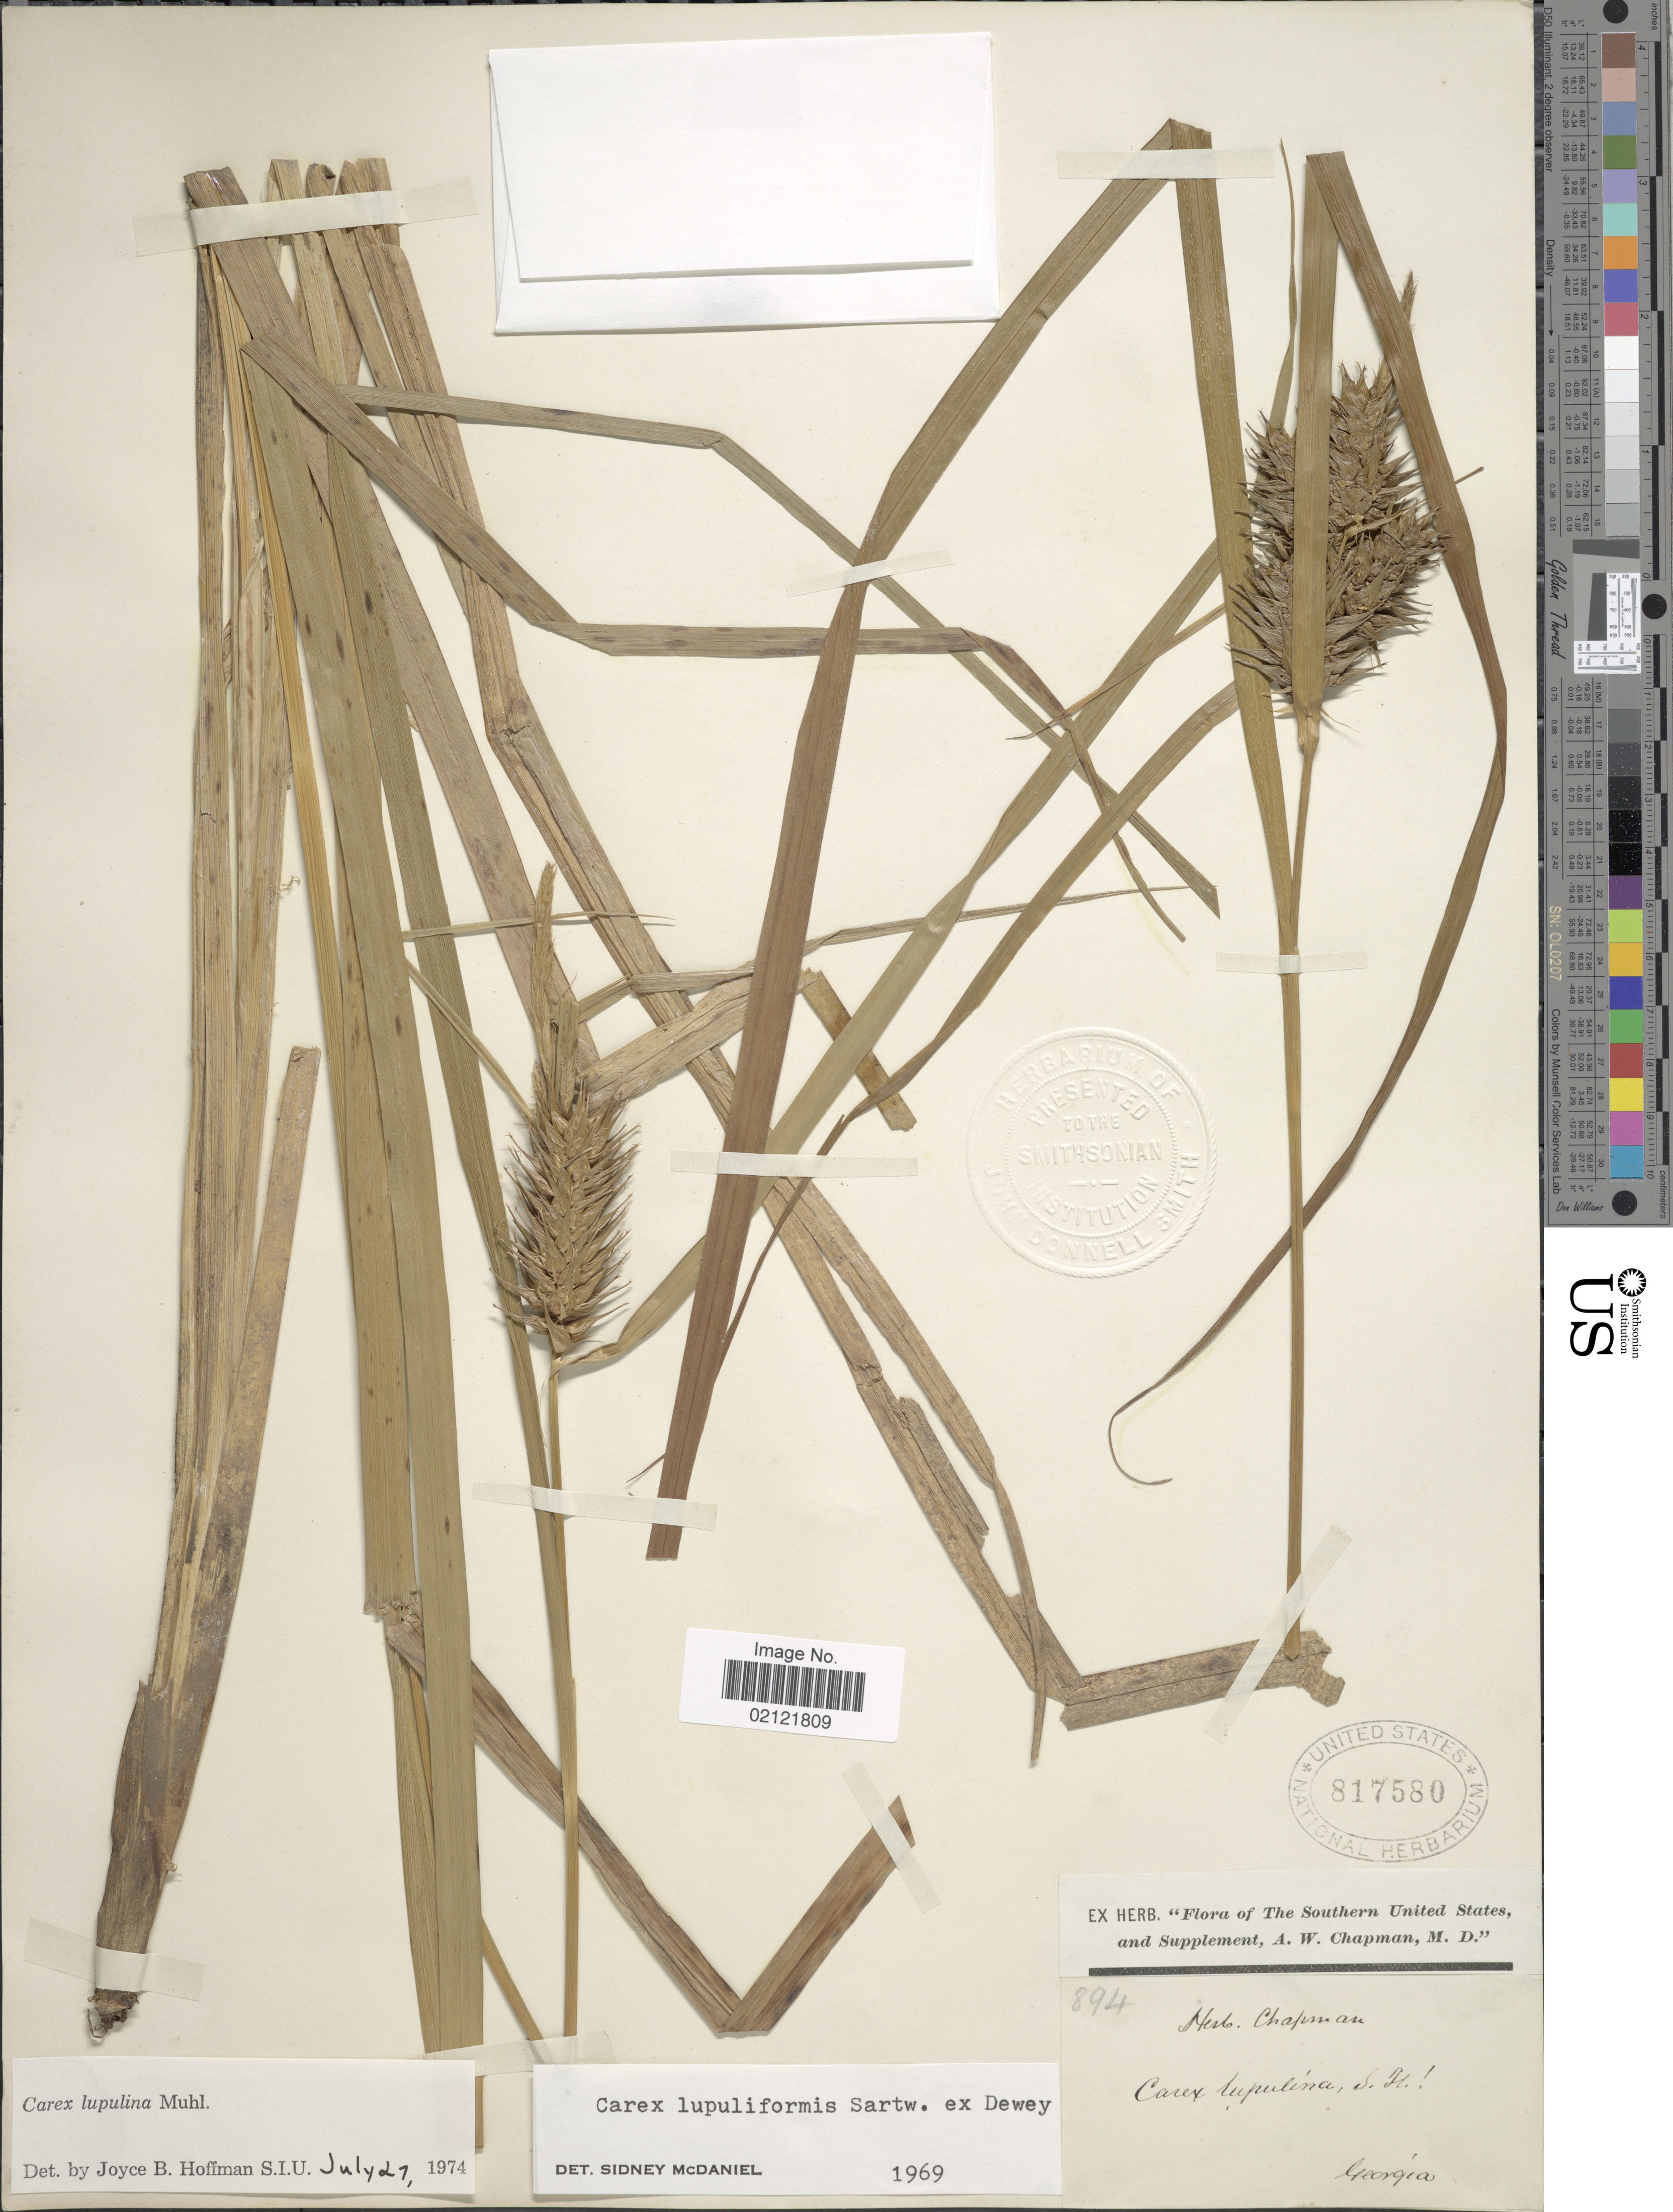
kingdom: Plantae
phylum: Tracheophyta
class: Liliopsida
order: Poales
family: Cyperaceae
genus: Carex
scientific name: Carex lupulina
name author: Muhl. ex Willd.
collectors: ex herb. Chapman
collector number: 894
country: United States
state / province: Georgia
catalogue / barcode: US 817580